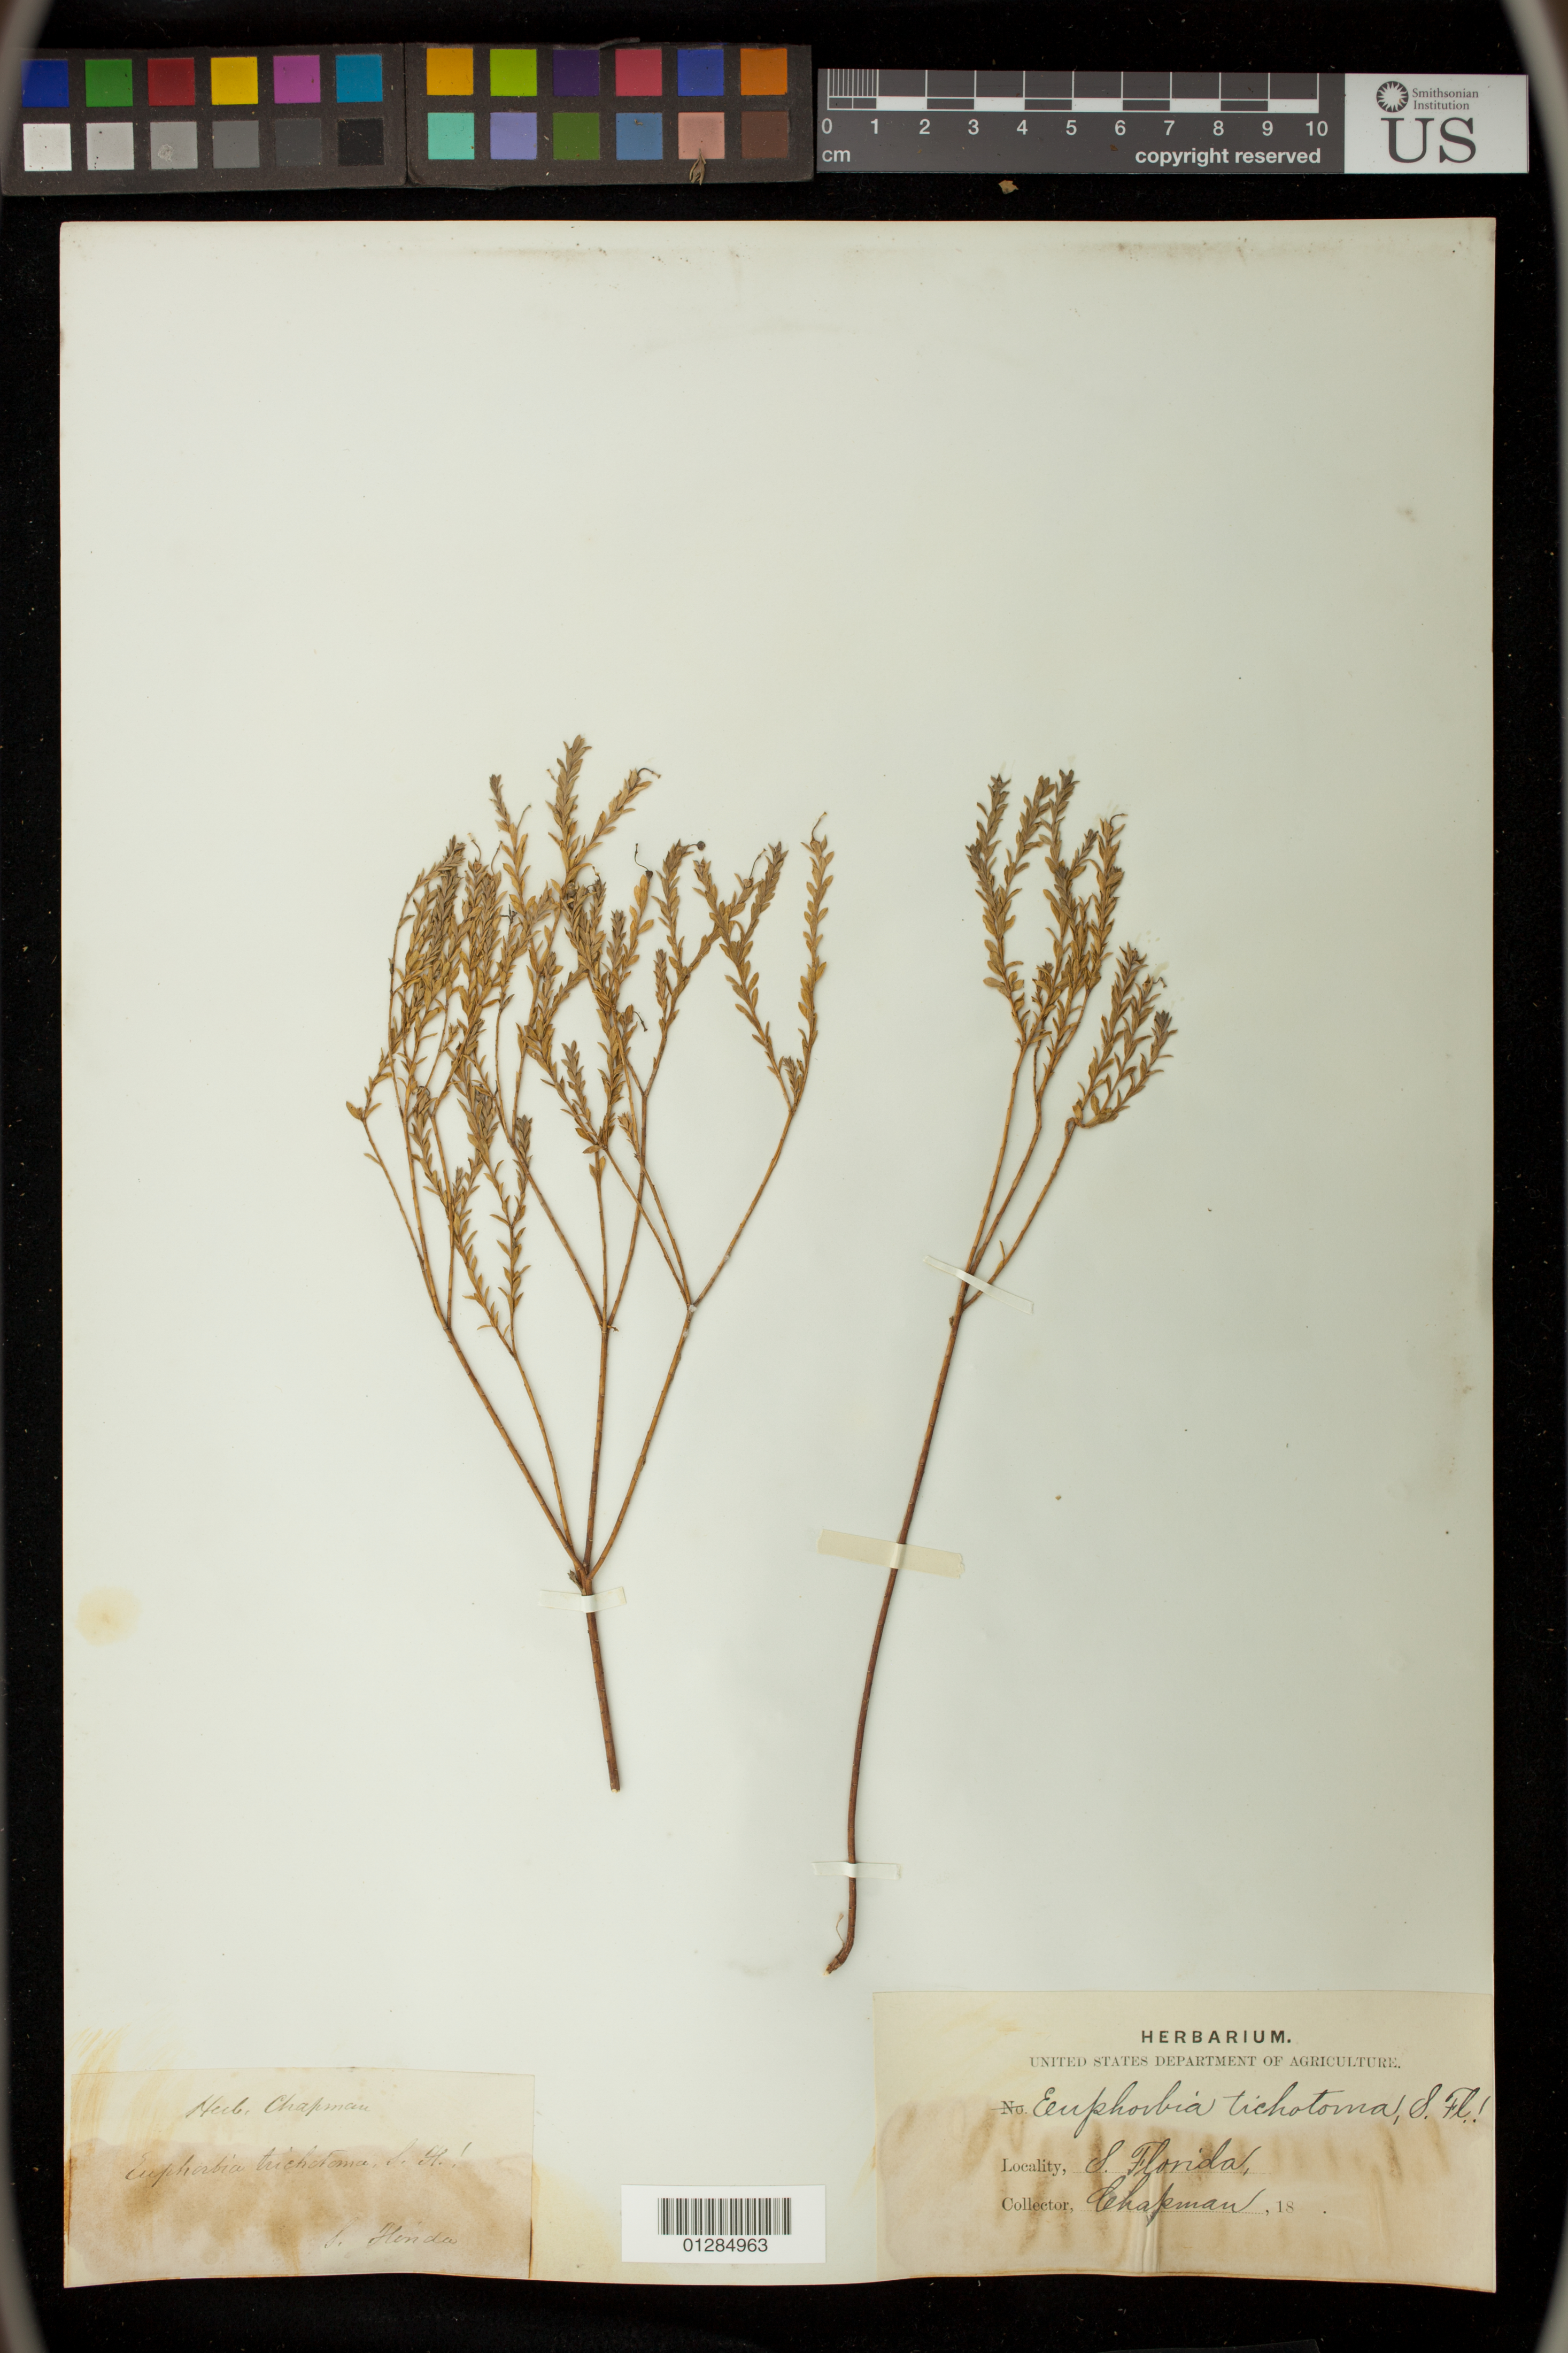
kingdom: Plantae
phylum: Tracheophyta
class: Magnoliopsida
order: Malpighiales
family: Euphorbiaceae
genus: Euphorbia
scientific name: Euphorbia trichotoma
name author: Kunth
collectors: A. Chapman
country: United States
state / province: Florida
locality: S. Florida